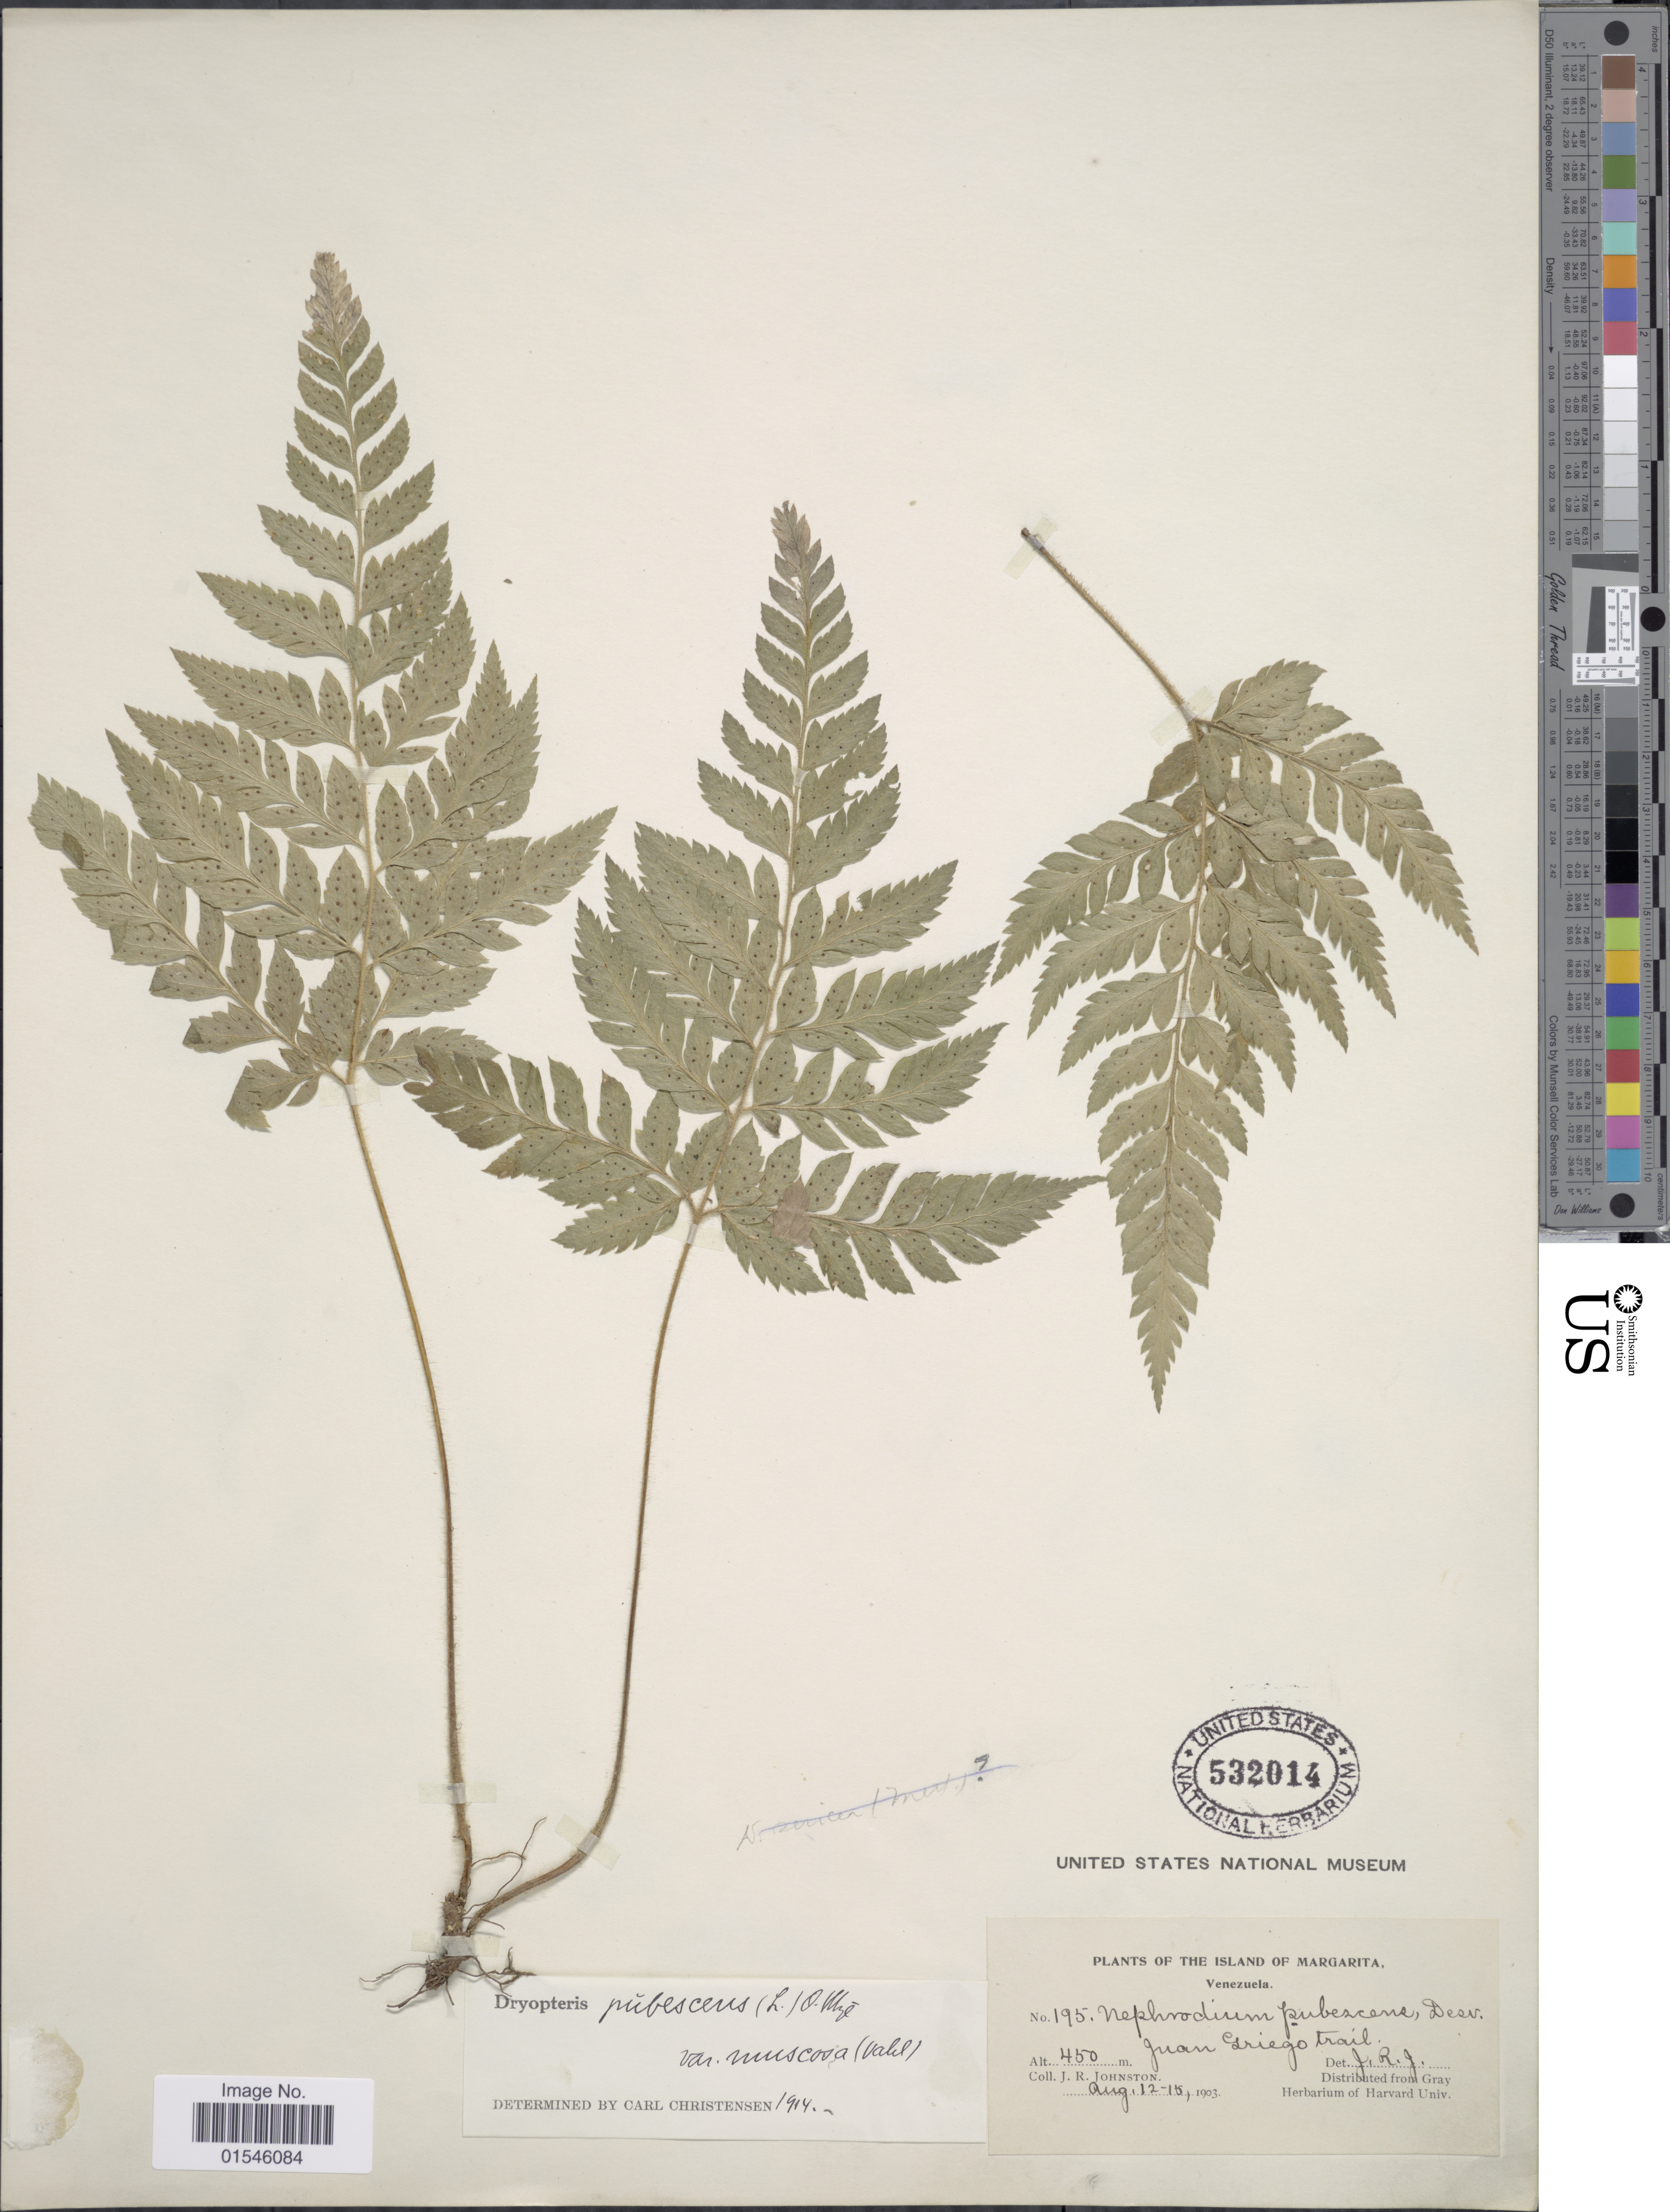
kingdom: Plantae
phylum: Tracheophyta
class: Polypodiopsida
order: Polypodiales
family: Dryopteridaceae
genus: Polystichopsis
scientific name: Polystichopsis pubescens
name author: (L.) C.V. Morton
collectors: J. Johnston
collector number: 195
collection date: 1903-08-12/1903-08-15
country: Venezuela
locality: The island of Margarita, Juan Griego trail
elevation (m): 450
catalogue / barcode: US 532014